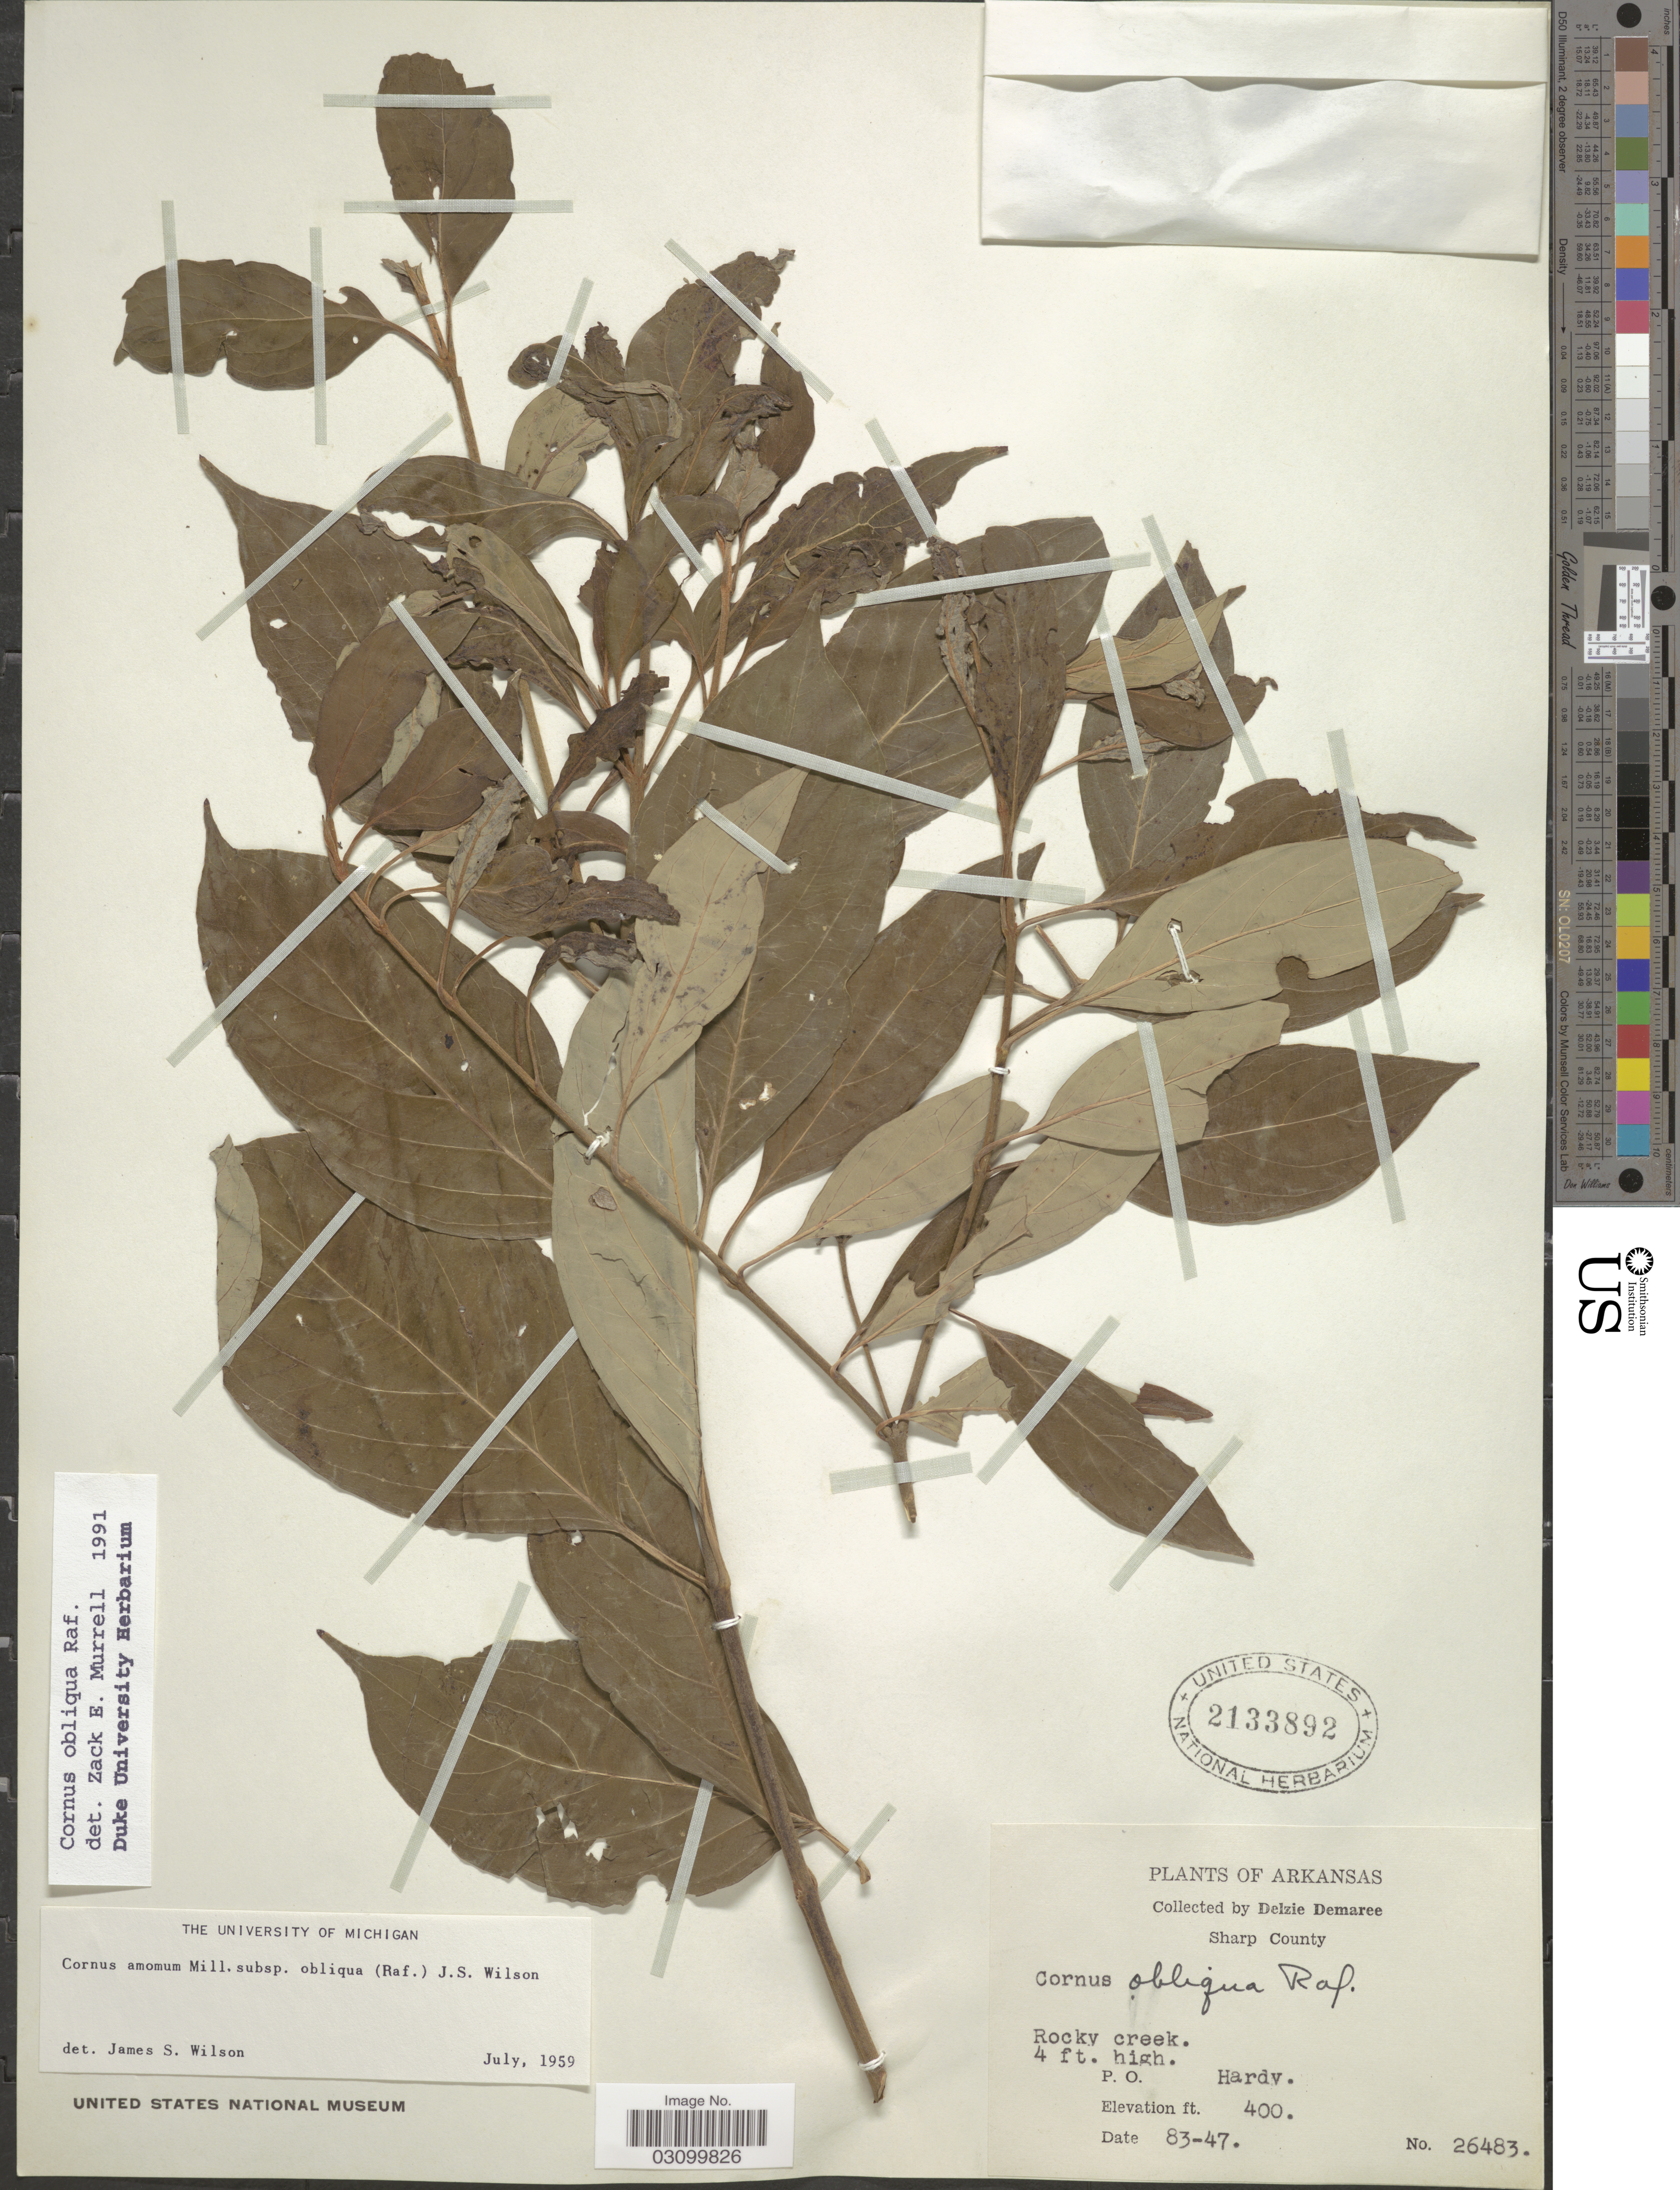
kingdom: Plantae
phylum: Tracheophyta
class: Magnoliopsida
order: Cornales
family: Cornaceae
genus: Cornus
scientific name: Cornus obliqua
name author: Raf.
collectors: D. Demaree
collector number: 26483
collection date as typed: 83-47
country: United States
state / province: Arkansas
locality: Sharp County. Rocky creek. P. O. Hardy.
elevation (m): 122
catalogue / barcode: US 2133892